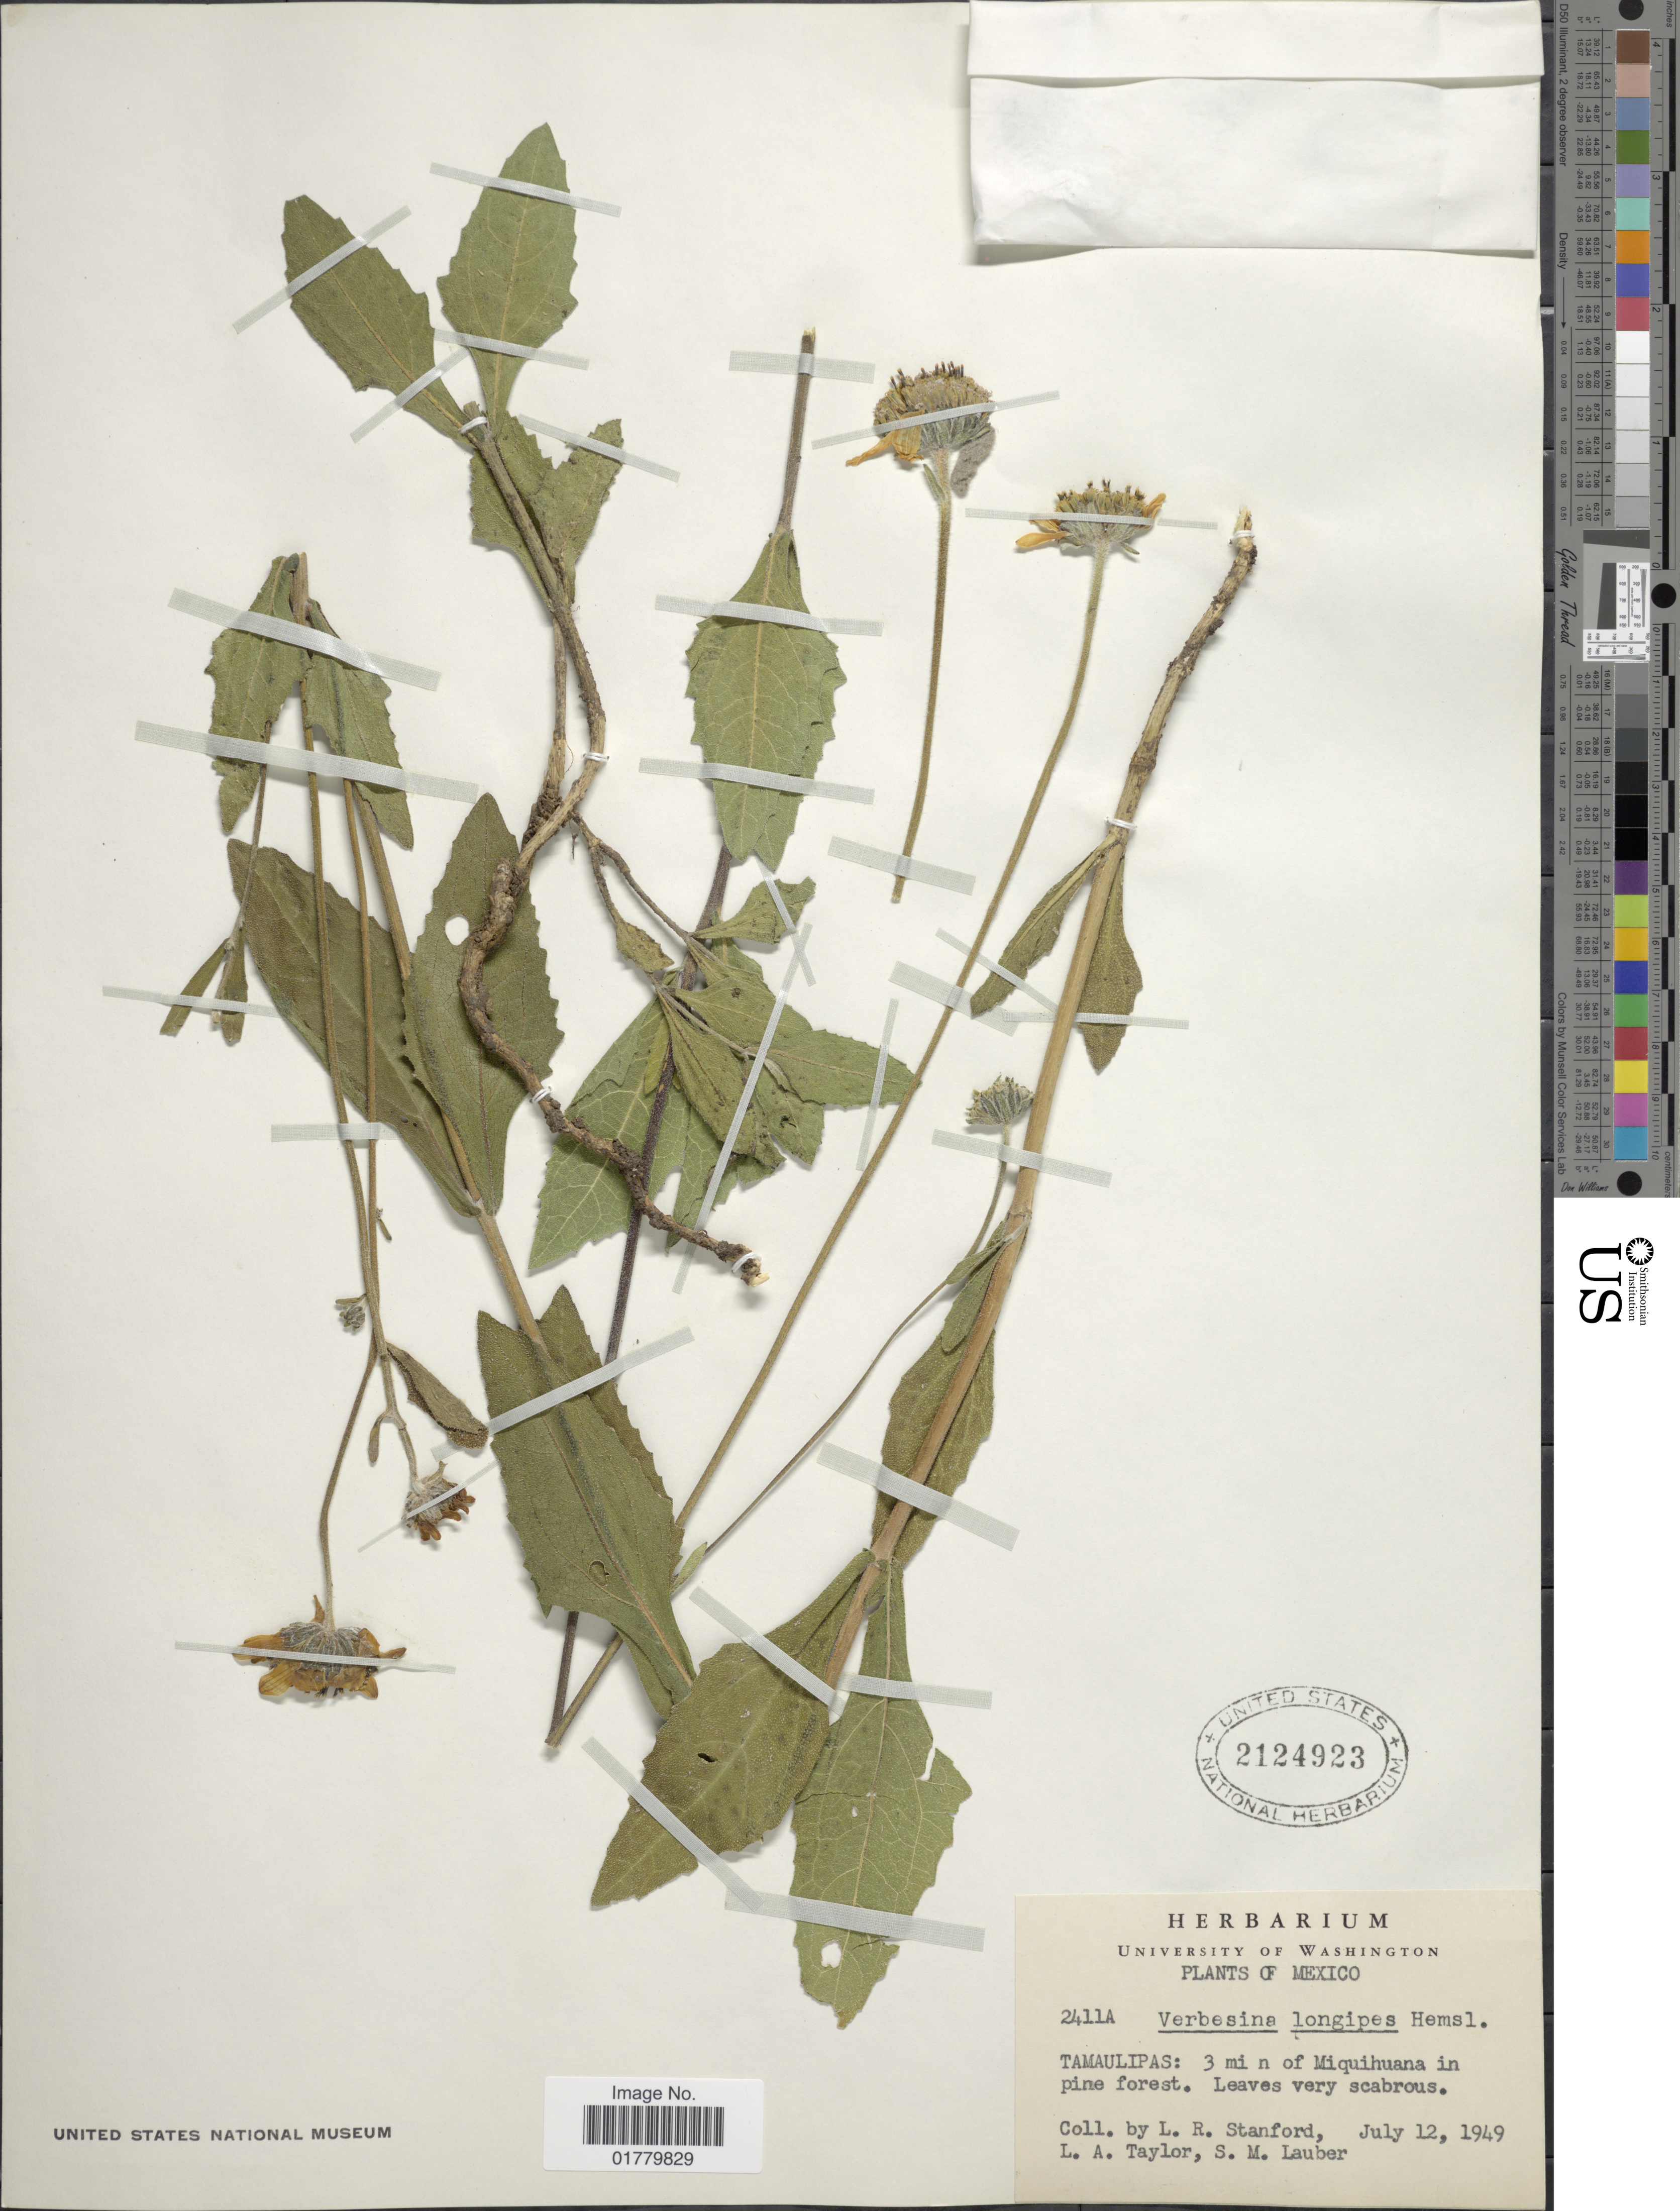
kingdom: Plantae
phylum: Tracheophyta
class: Magnoliopsida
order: Asterales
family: Asteraceae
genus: Verbesina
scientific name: Verbesina longipes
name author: Hemsl.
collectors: L. R. Stanford, L. A. Taylor & S. M. Lauber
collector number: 2411A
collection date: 1949-07-12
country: Mexico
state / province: Tamaulipas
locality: Tamaulipas: 3 mi n of Miquihuana in pine forest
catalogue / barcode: US 2124923